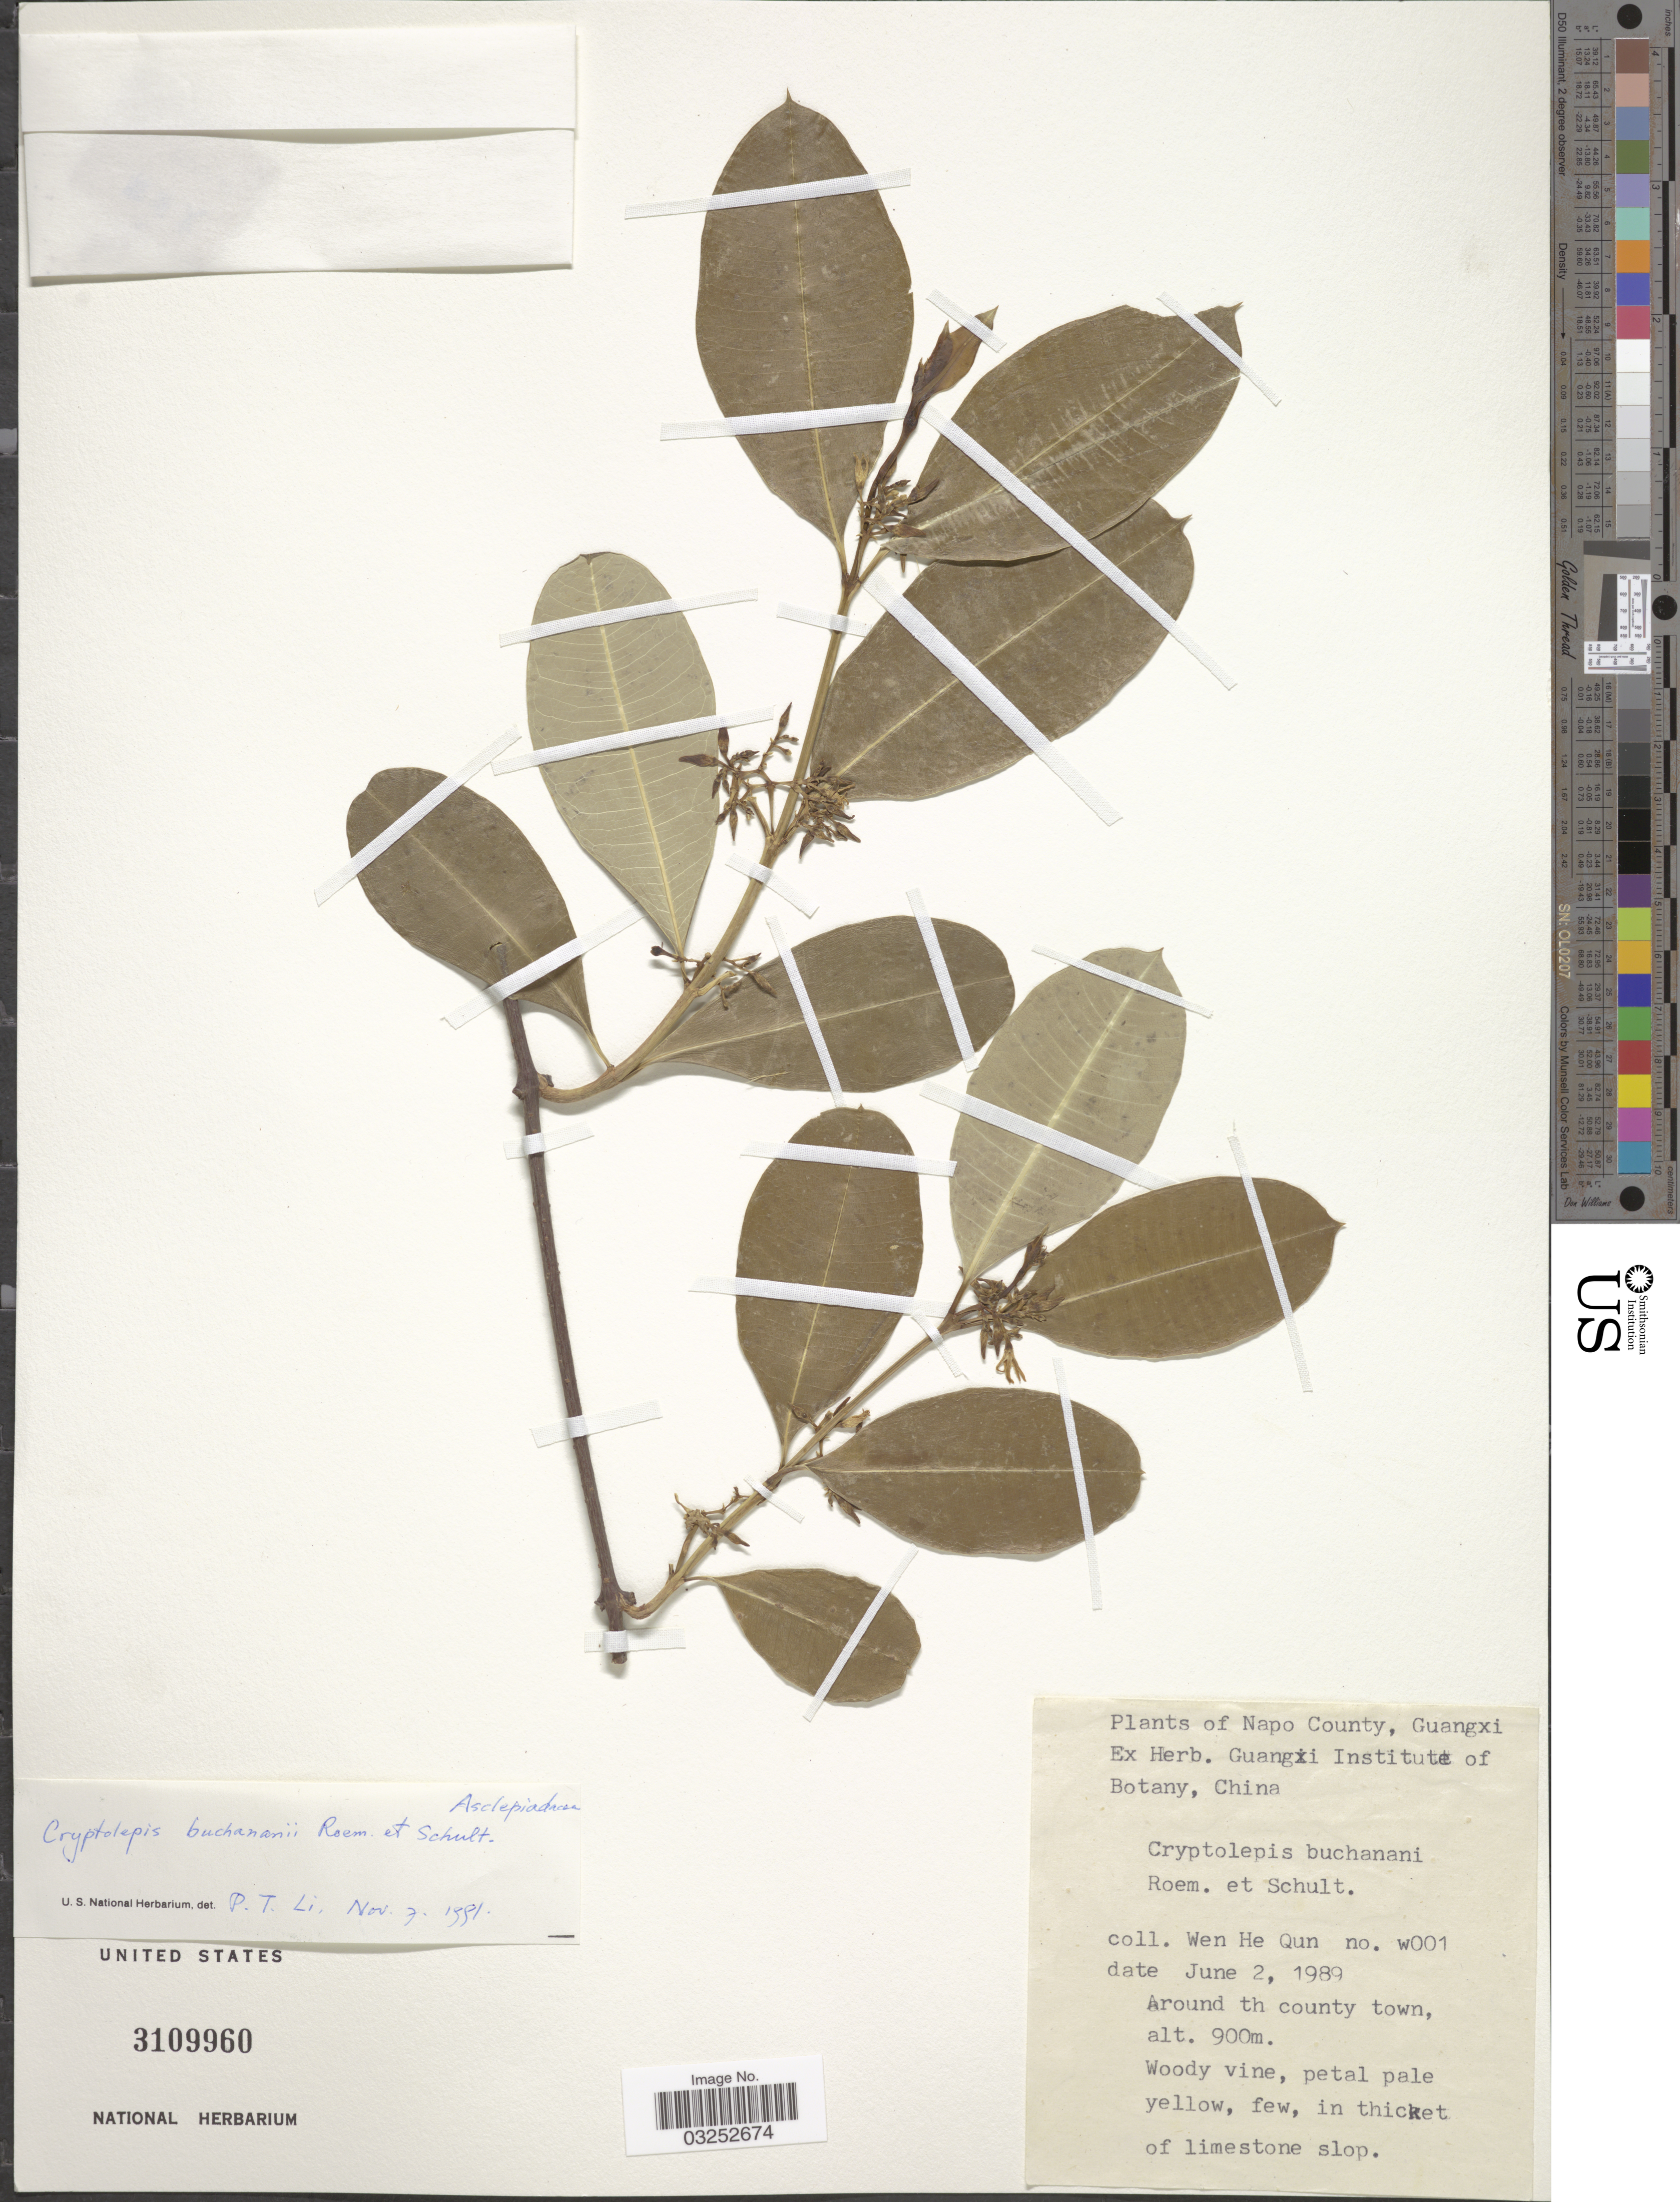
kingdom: Plantae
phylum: Tracheophyta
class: Magnoliopsida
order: Gentianales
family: Apocynaceae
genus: Cryptolepis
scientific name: Cryptolepis buchananii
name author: Roem. & Schult.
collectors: H. Wen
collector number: W001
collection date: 1989-06-02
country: China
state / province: Guangxi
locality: Napo County, Guangxi, Around the county town.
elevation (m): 900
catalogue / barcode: US 3109960